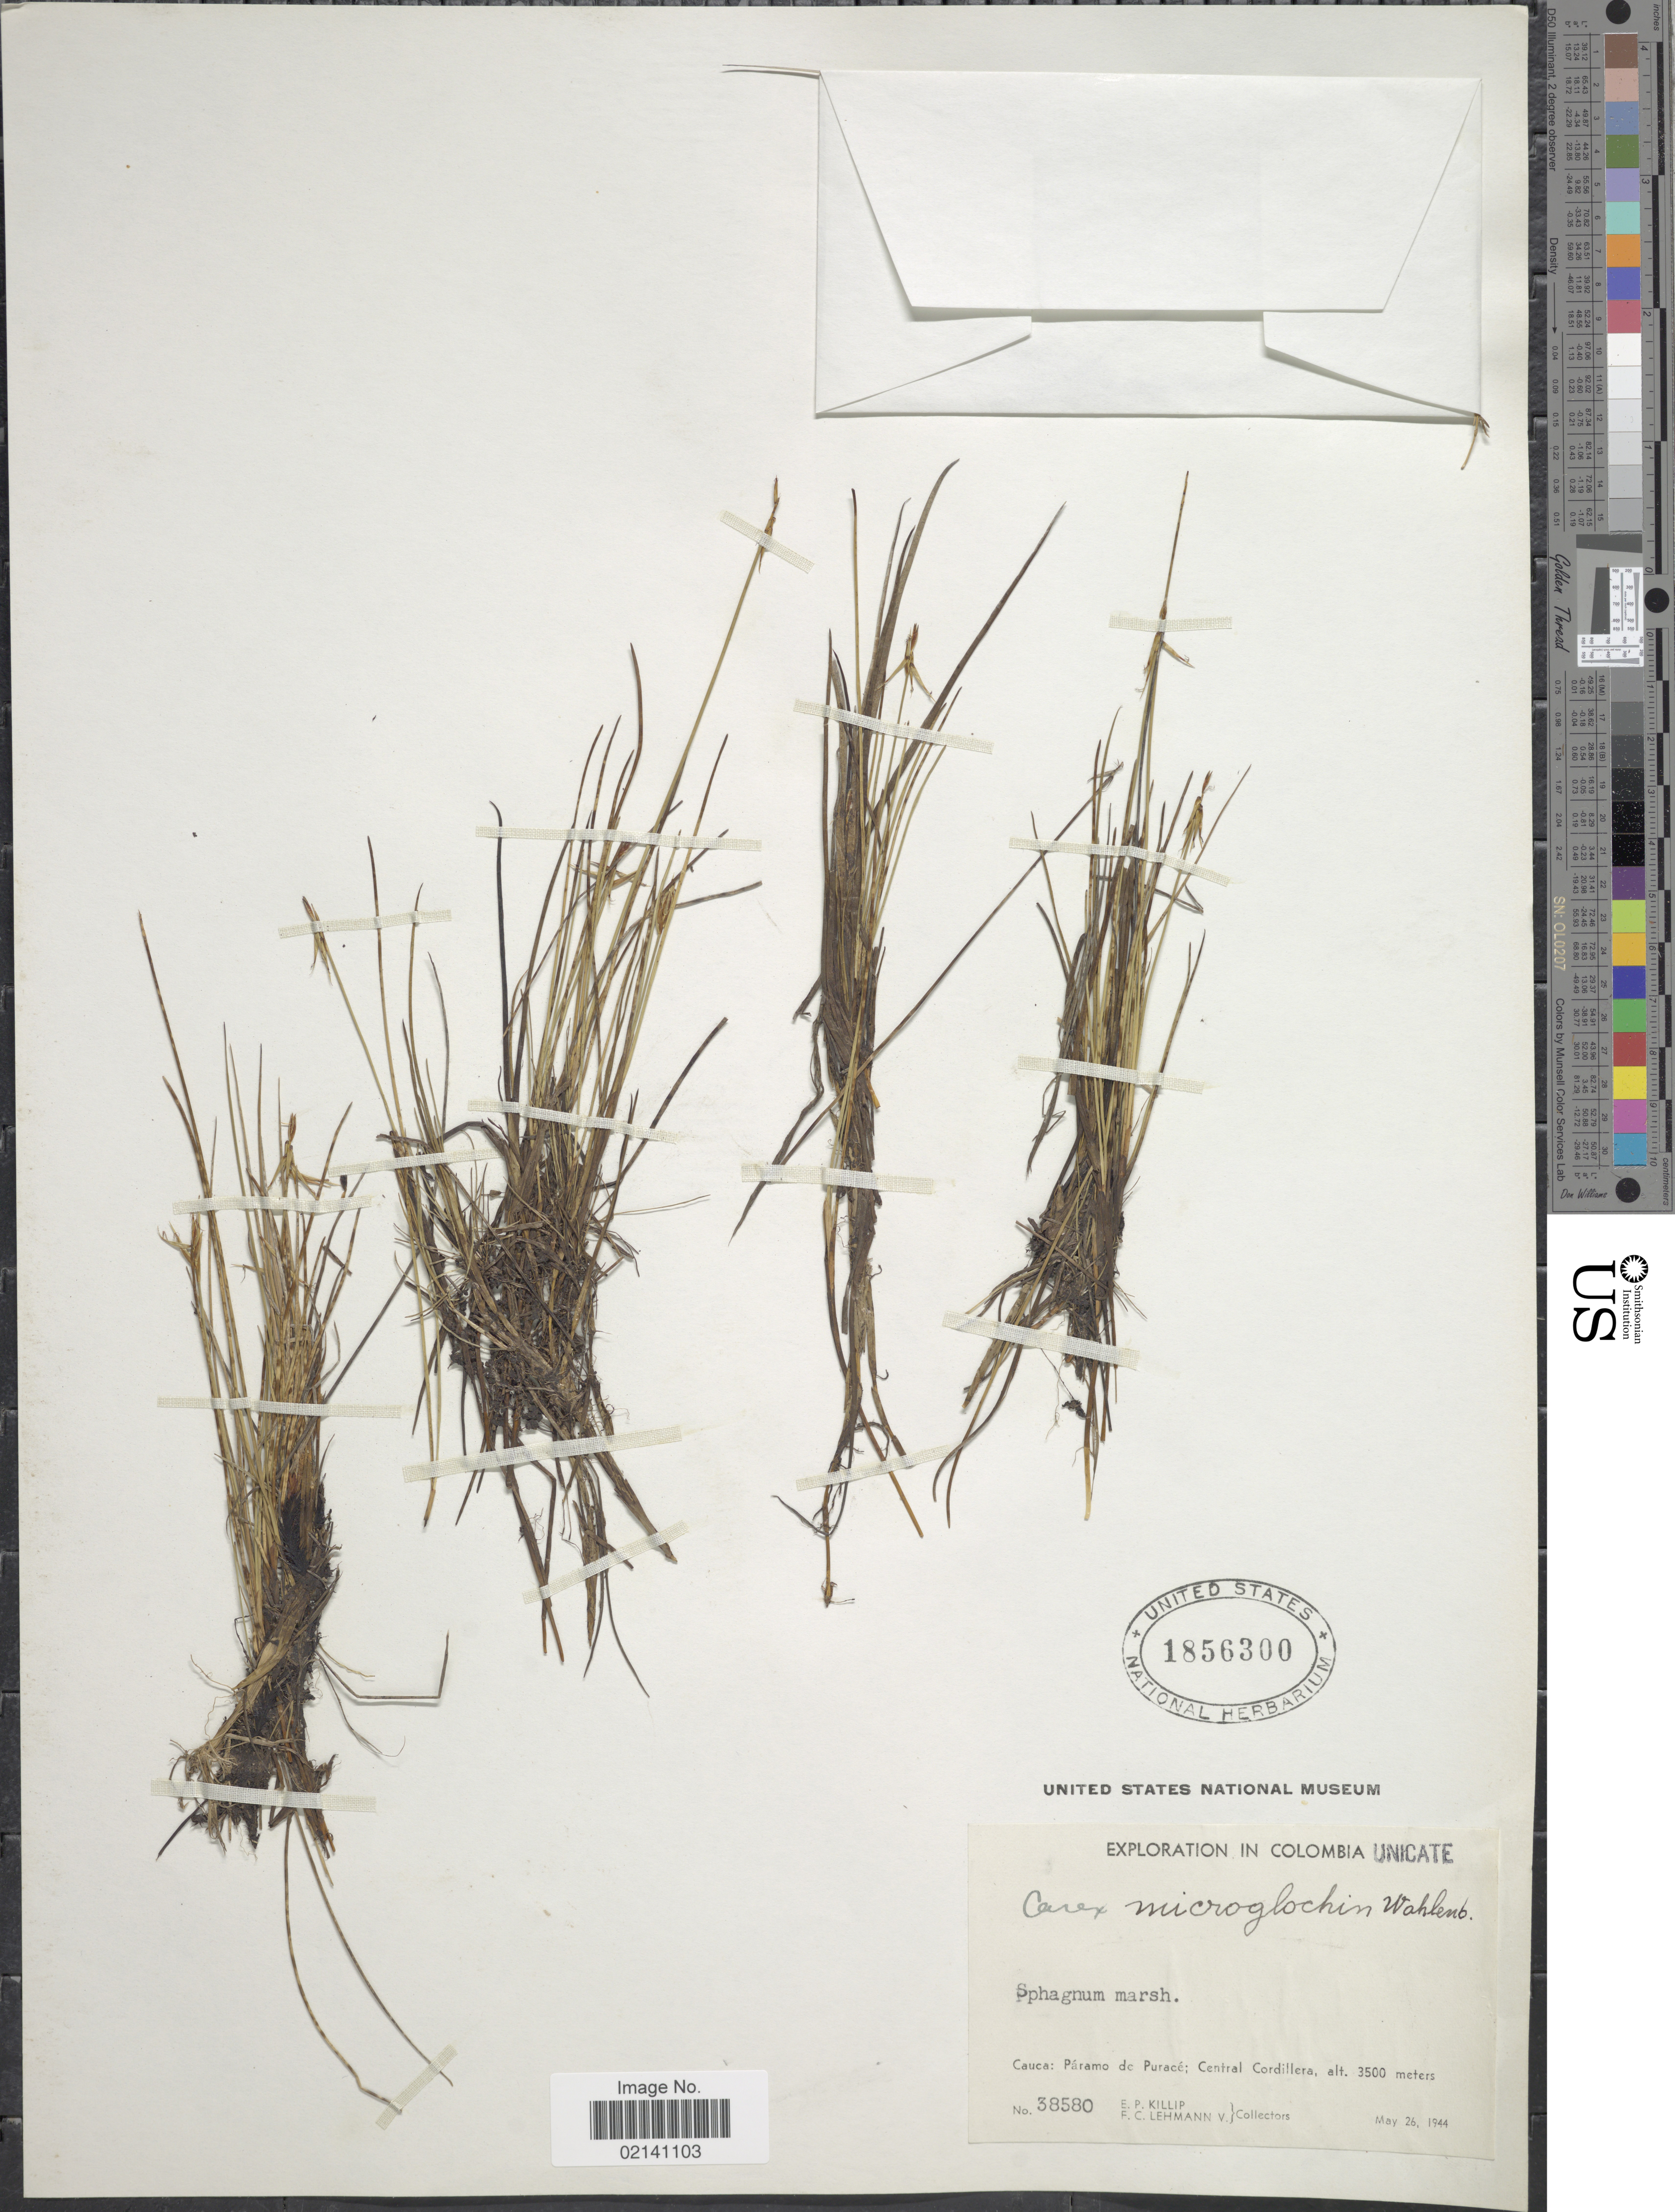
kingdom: Plantae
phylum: Tracheophyta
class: Liliopsida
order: Poales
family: Cyperaceae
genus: Carex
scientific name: Carex camptoglochin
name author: V.I. Krecz.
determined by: Jimnéz-Mejias, Pedro, (UPOS), Universidad Pablo de Olavide (SPAIN)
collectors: E. P. Killip & F. Lehmann v.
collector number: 38580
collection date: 1944-05-26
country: Colombia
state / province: Cauca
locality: Cauca: Paramo de Purace: Central Cordillera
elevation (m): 3500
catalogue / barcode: US 1856300